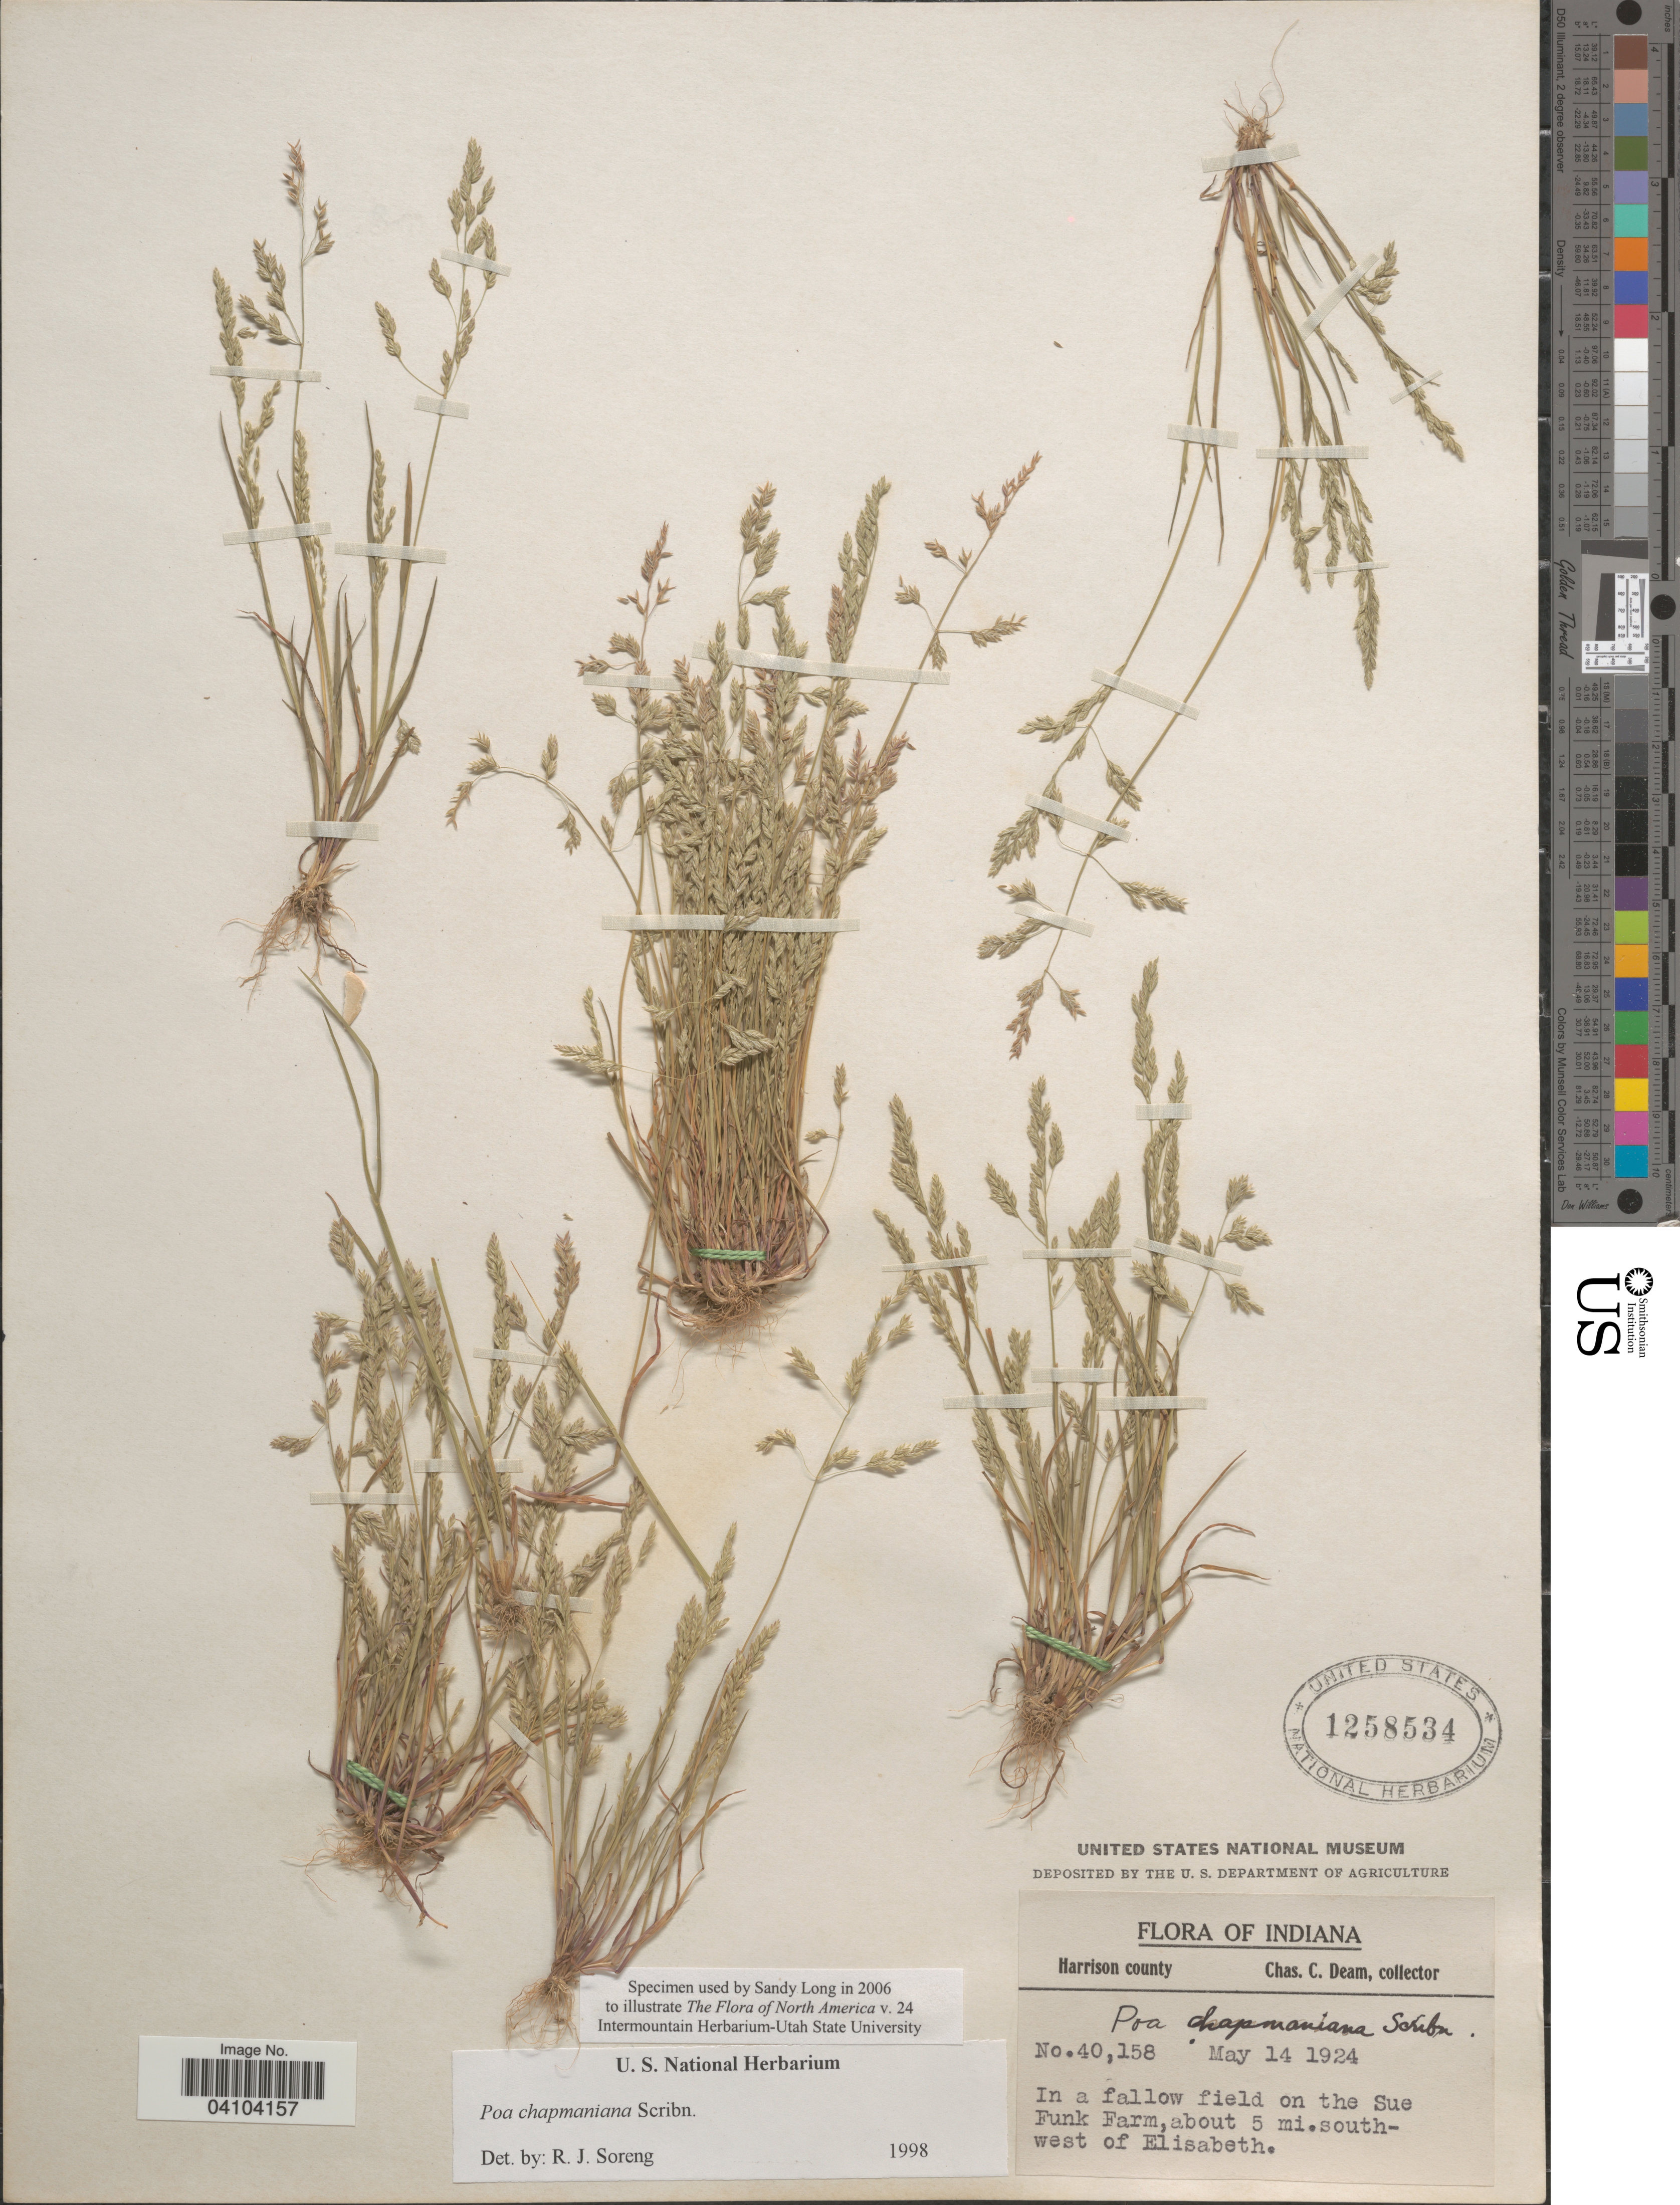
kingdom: Plantae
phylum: Tracheophyta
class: Liliopsida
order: Poales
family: Poaceae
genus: Poa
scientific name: Poa chapmaniana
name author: Scribn.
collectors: C. C. Deam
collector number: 40158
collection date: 1924-05-14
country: United States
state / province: Indiana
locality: Harrison County. In a fallow field on the Sue Funk Farm, about 5 mi. south-west of Elisabeth.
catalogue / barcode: US 1258534